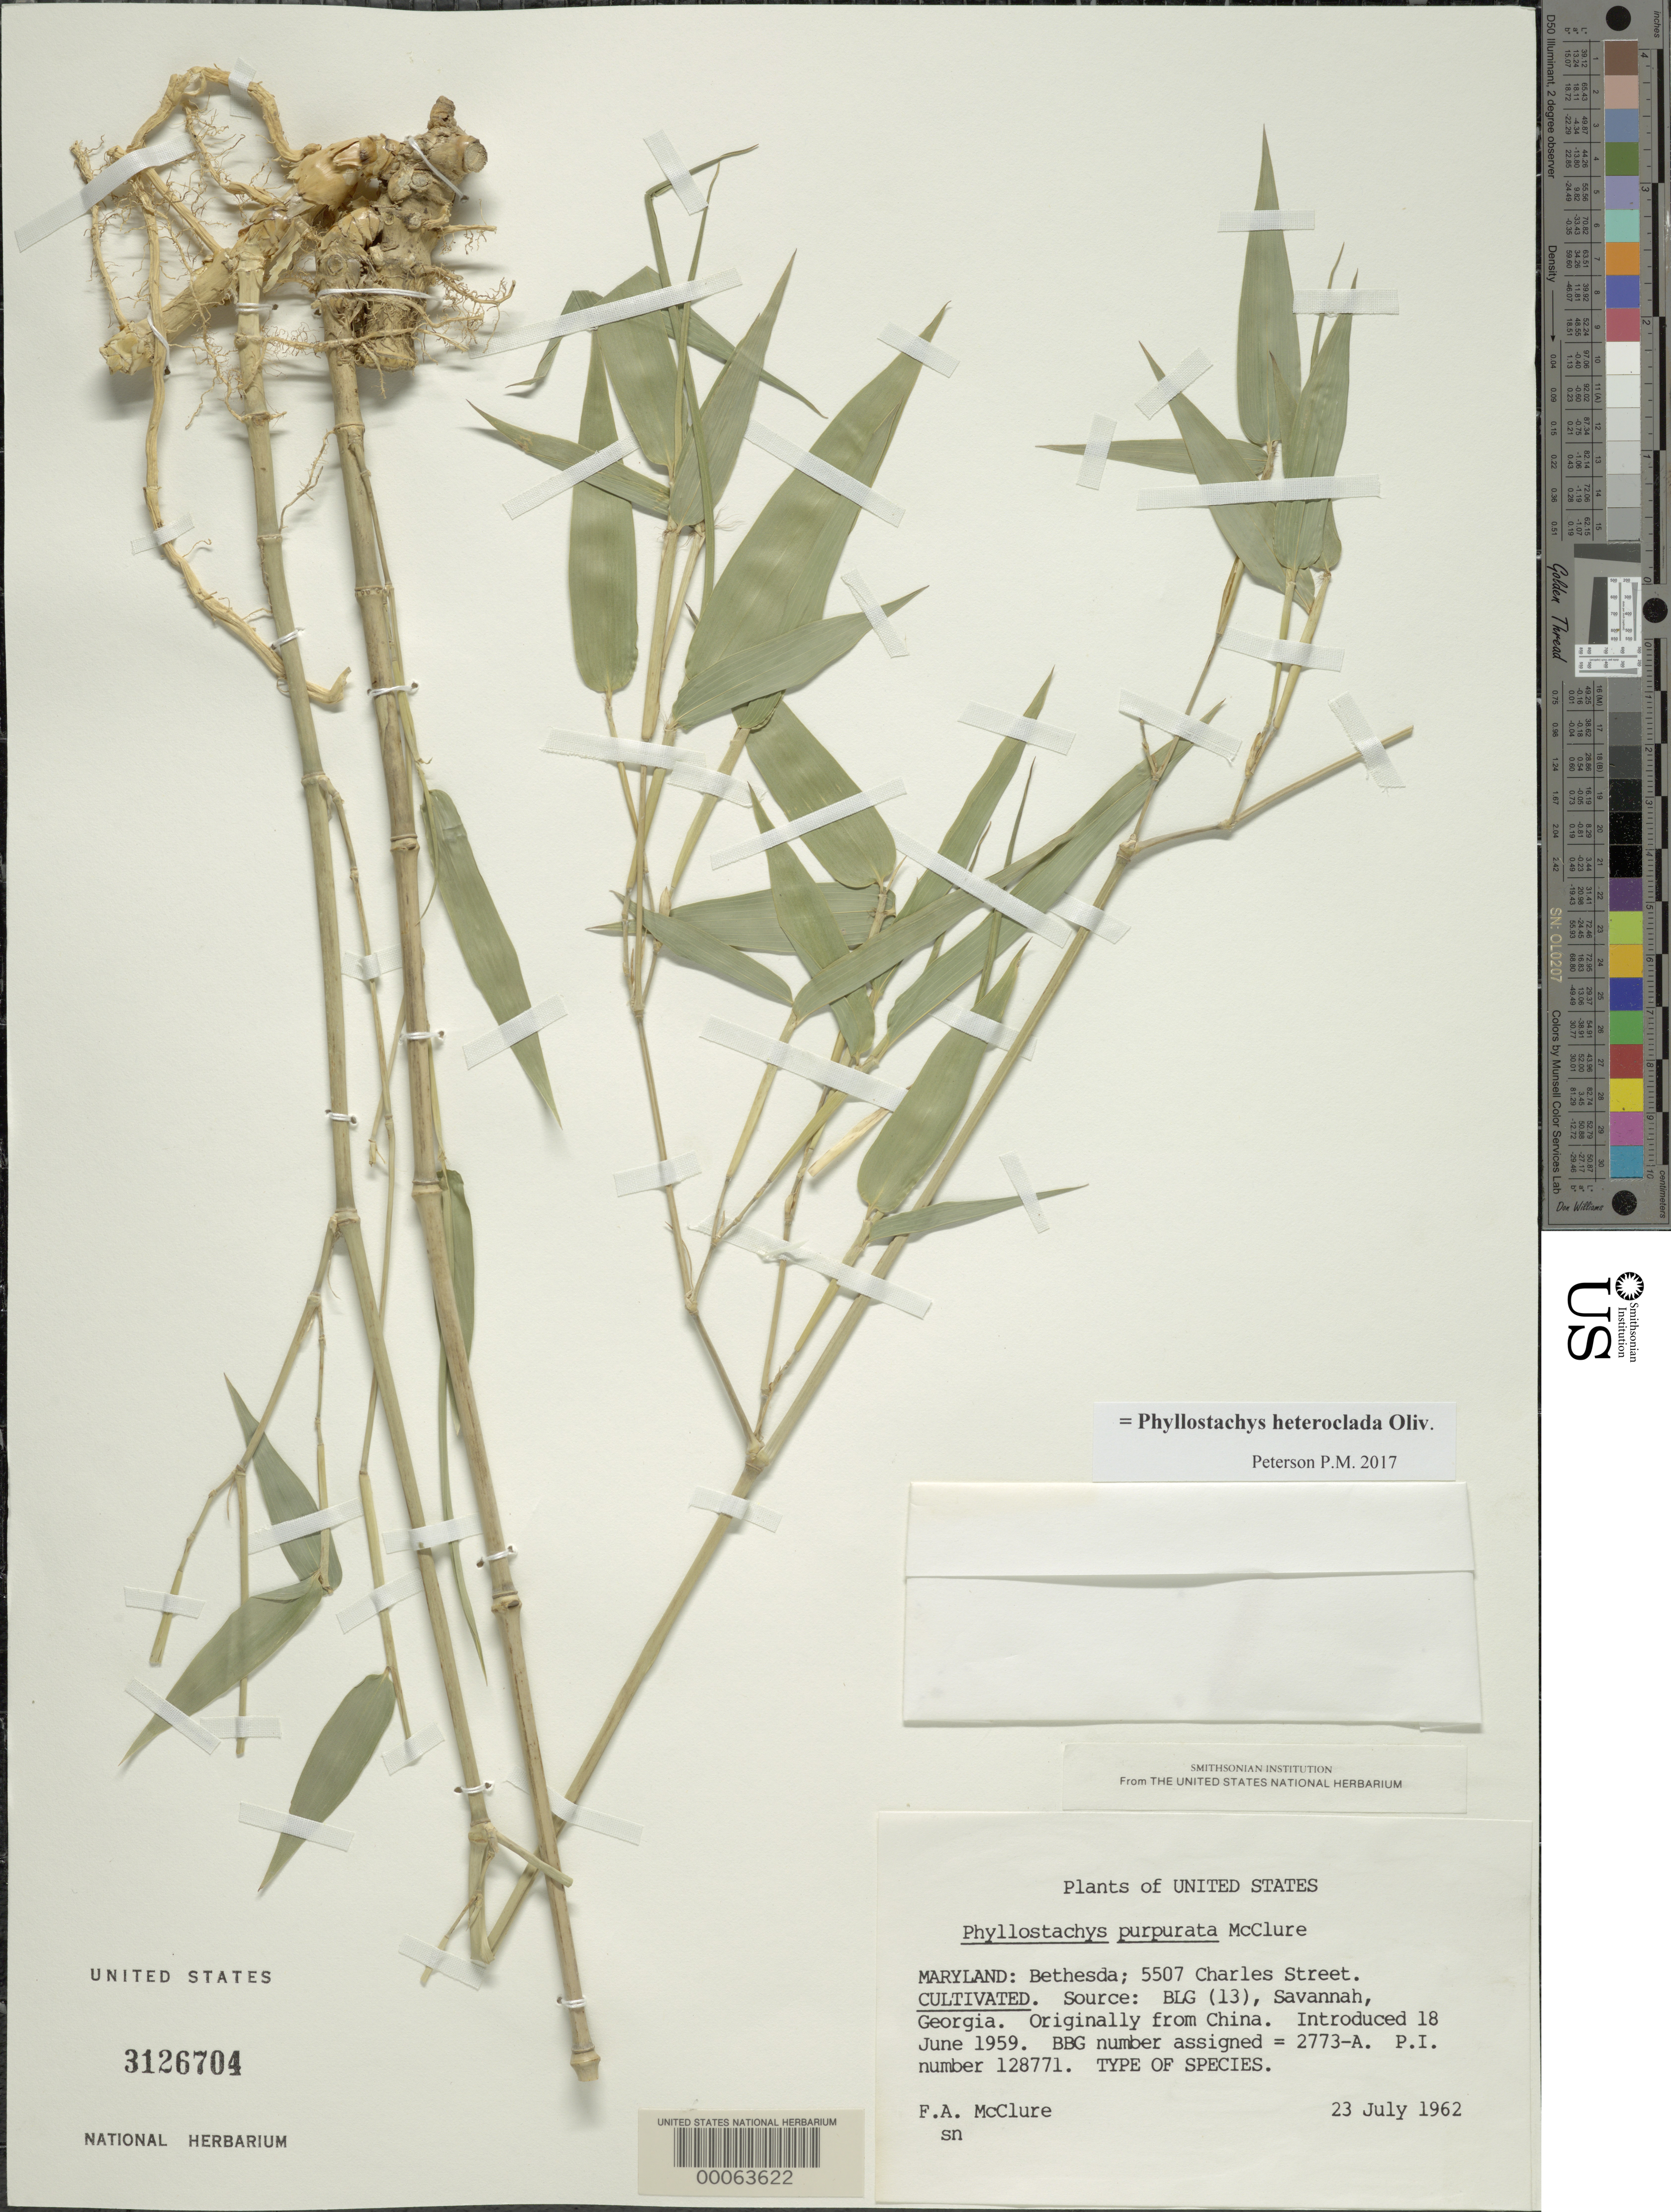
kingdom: Plantae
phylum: Tracheophyta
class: Liliopsida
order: Poales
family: Poaceae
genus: Phyllostachys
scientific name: Phyllostachys heteroclada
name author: Oliv.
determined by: Poaceae Reorganization Project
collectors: F. A. McClure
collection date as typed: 23 Jul 1962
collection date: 1962-07-23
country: United States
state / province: Maryland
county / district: Montgomery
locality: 5507 Charles Street, Bethesda (McClure's garden)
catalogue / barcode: US 3126704